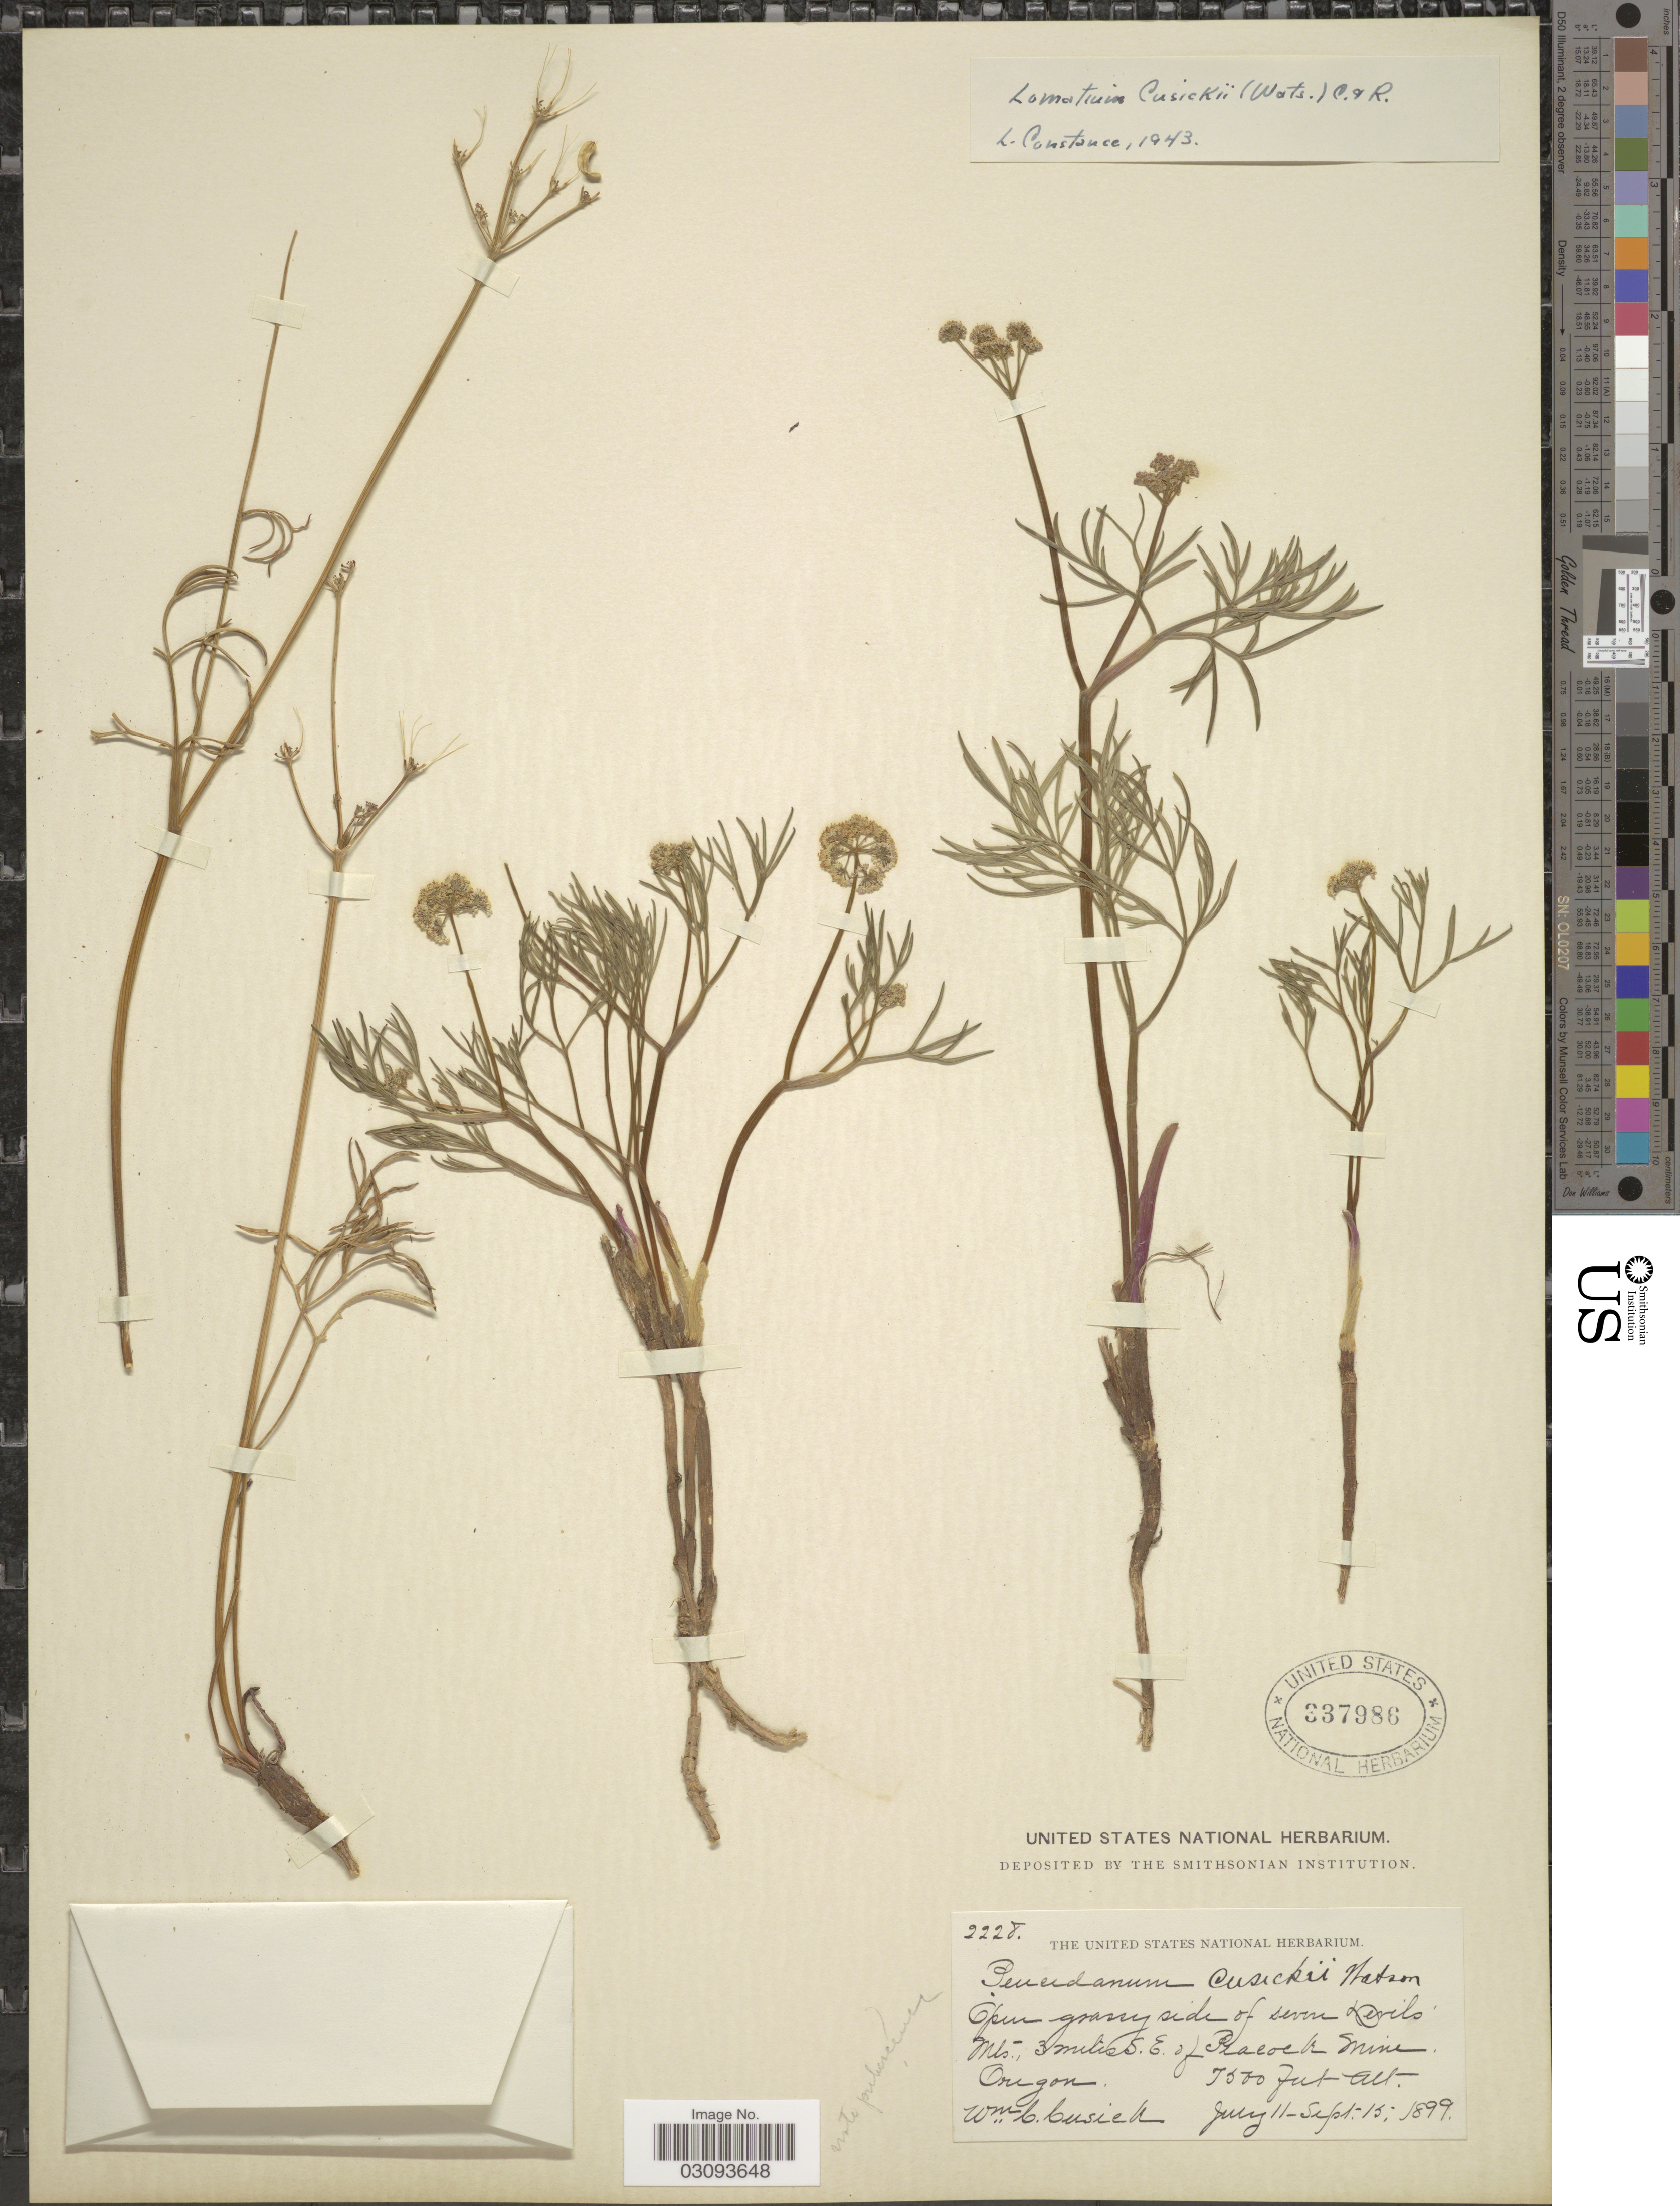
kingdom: Plantae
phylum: Tracheophyta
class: Magnoliopsida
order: Apiales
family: Apiaceae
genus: Lomatium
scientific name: Lomatium cusickii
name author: (S. Watson) J.M. Coult. & Rose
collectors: W. C. Cusick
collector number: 2228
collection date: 1899-07-11/1899-09-15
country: United States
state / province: Oregon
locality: Open grassy side of seven Devil's Mts., 3 miles S.E. of Peacock Mine.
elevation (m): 2286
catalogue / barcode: US 337986